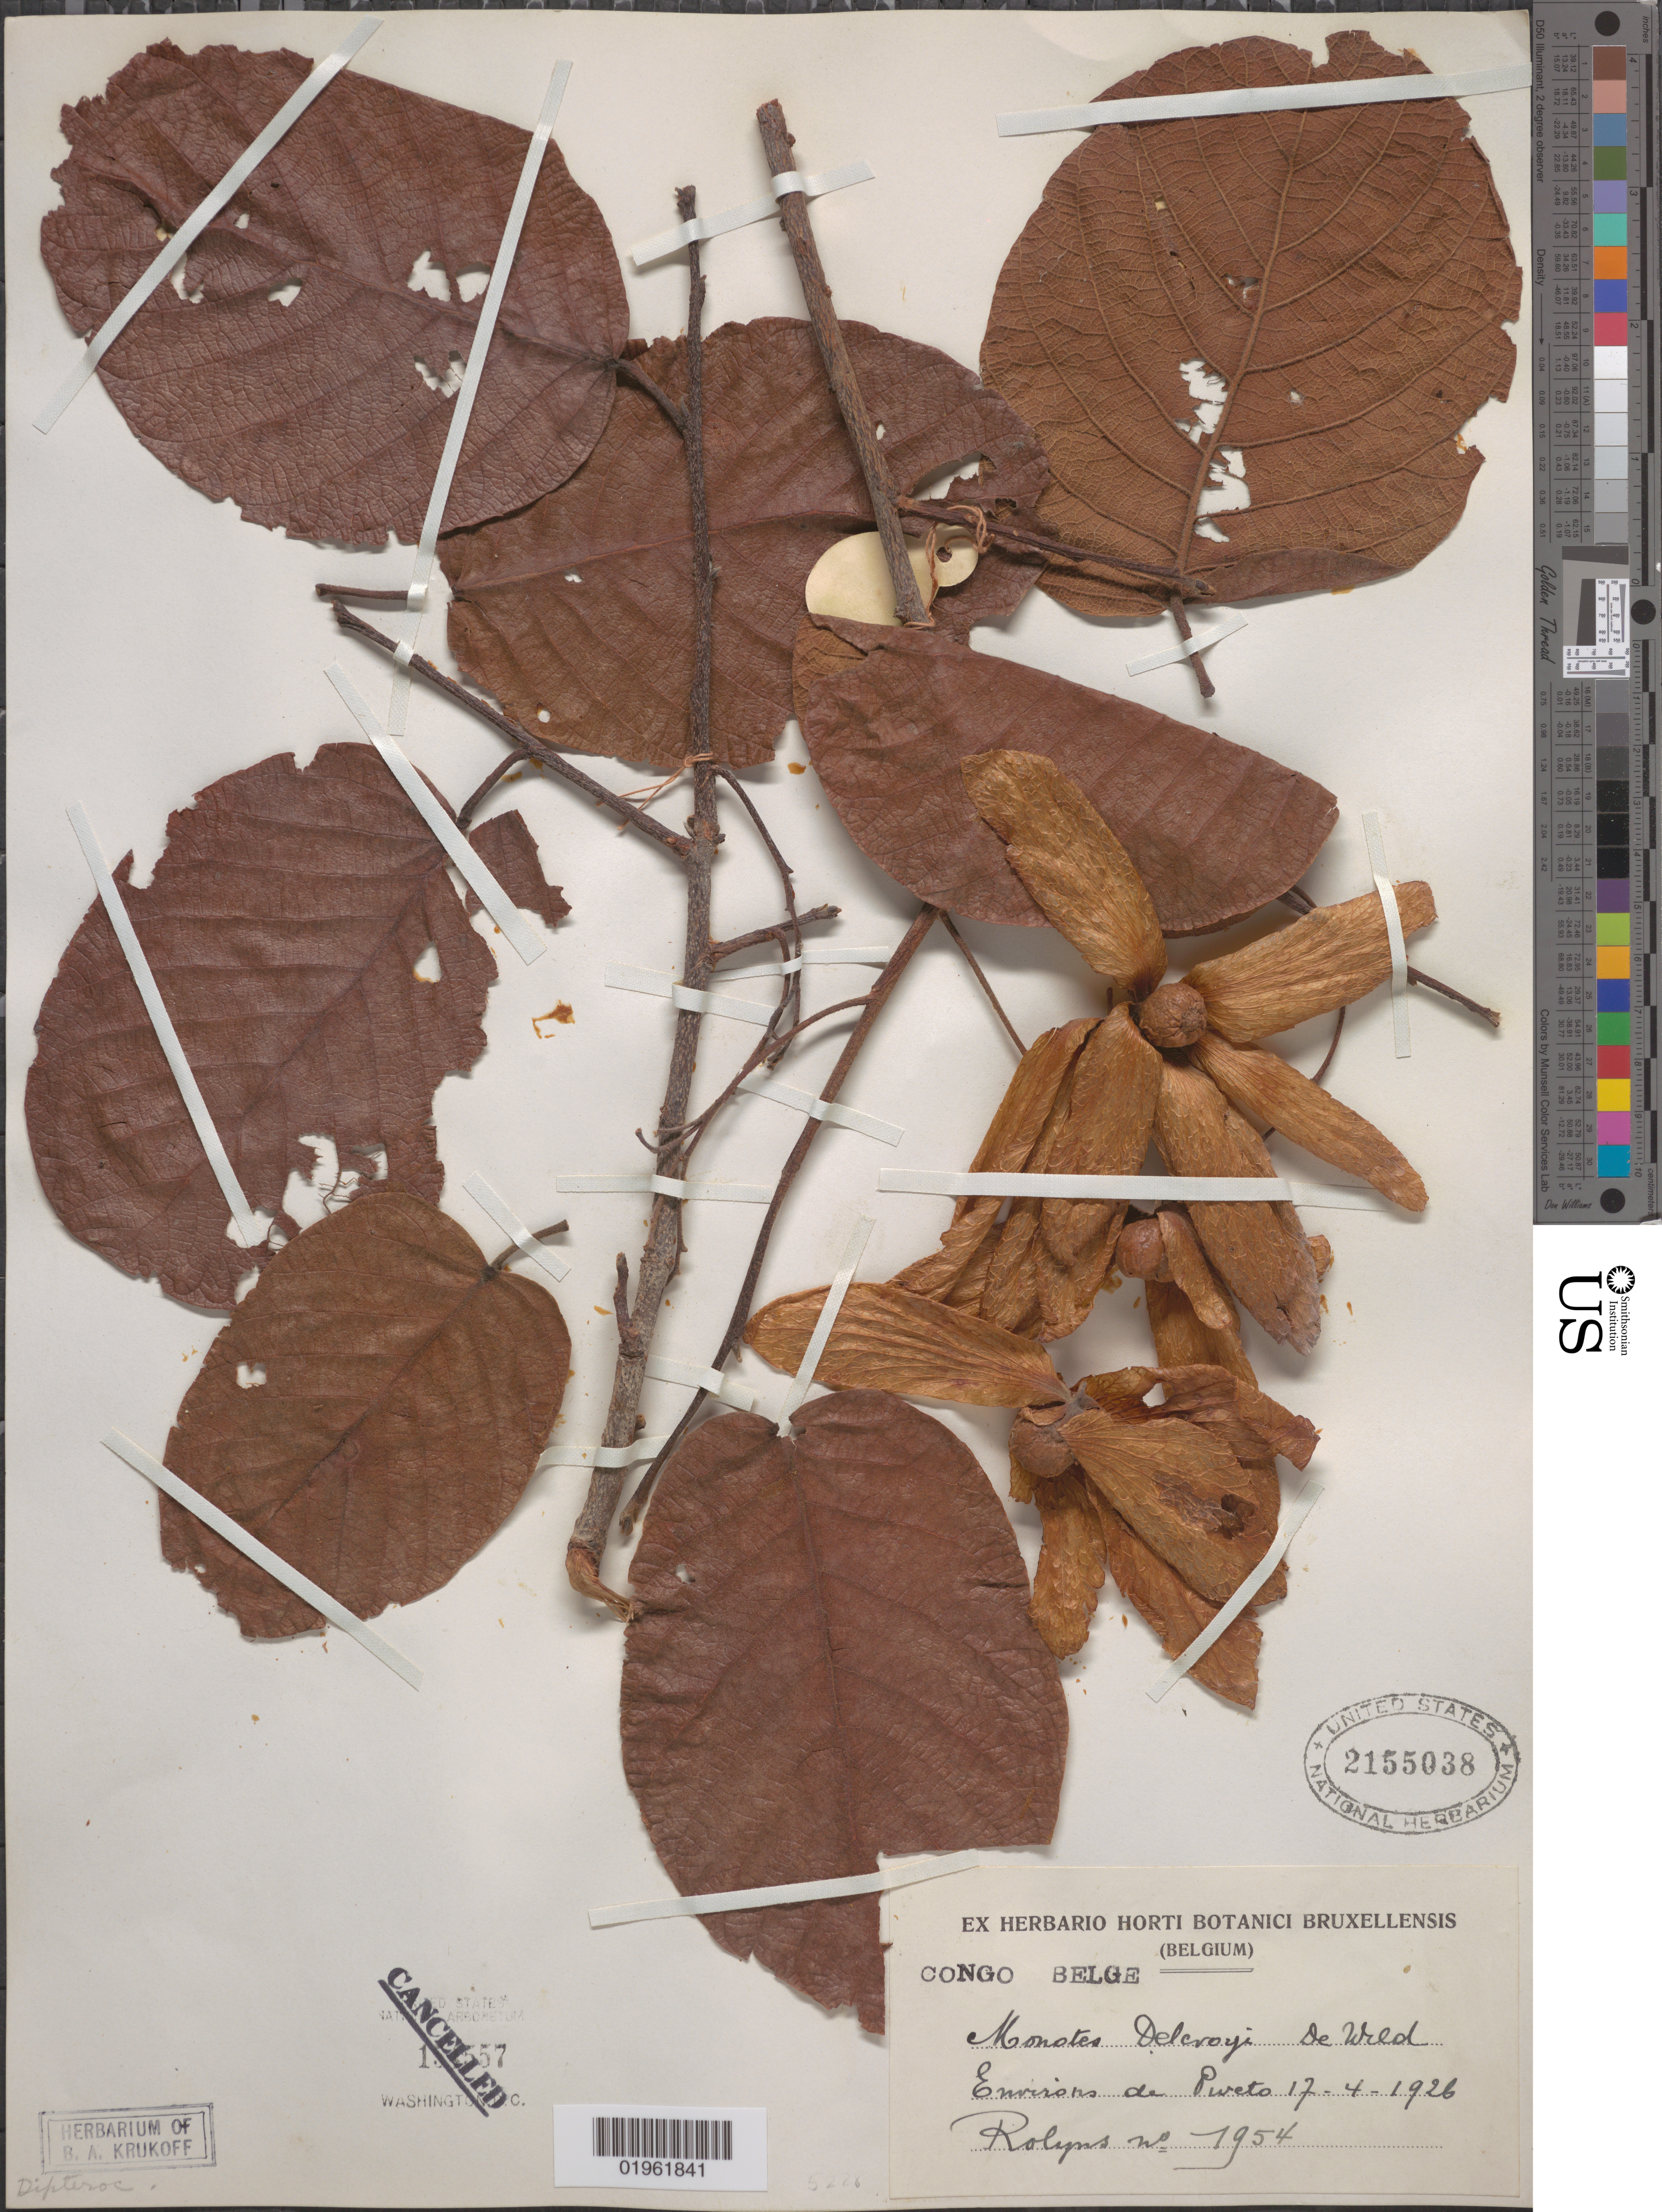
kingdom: Plantae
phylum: Tracheophyta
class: Magnoliopsida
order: Malvales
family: Dipterocarpaceae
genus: Monotes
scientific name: Monotes delevoyi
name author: De Wild.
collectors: W. Robyns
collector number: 1954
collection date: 1926-04-17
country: Congo, Democratic Republic of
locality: Congo Belgica: envir. Kasenga.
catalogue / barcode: US 2155038